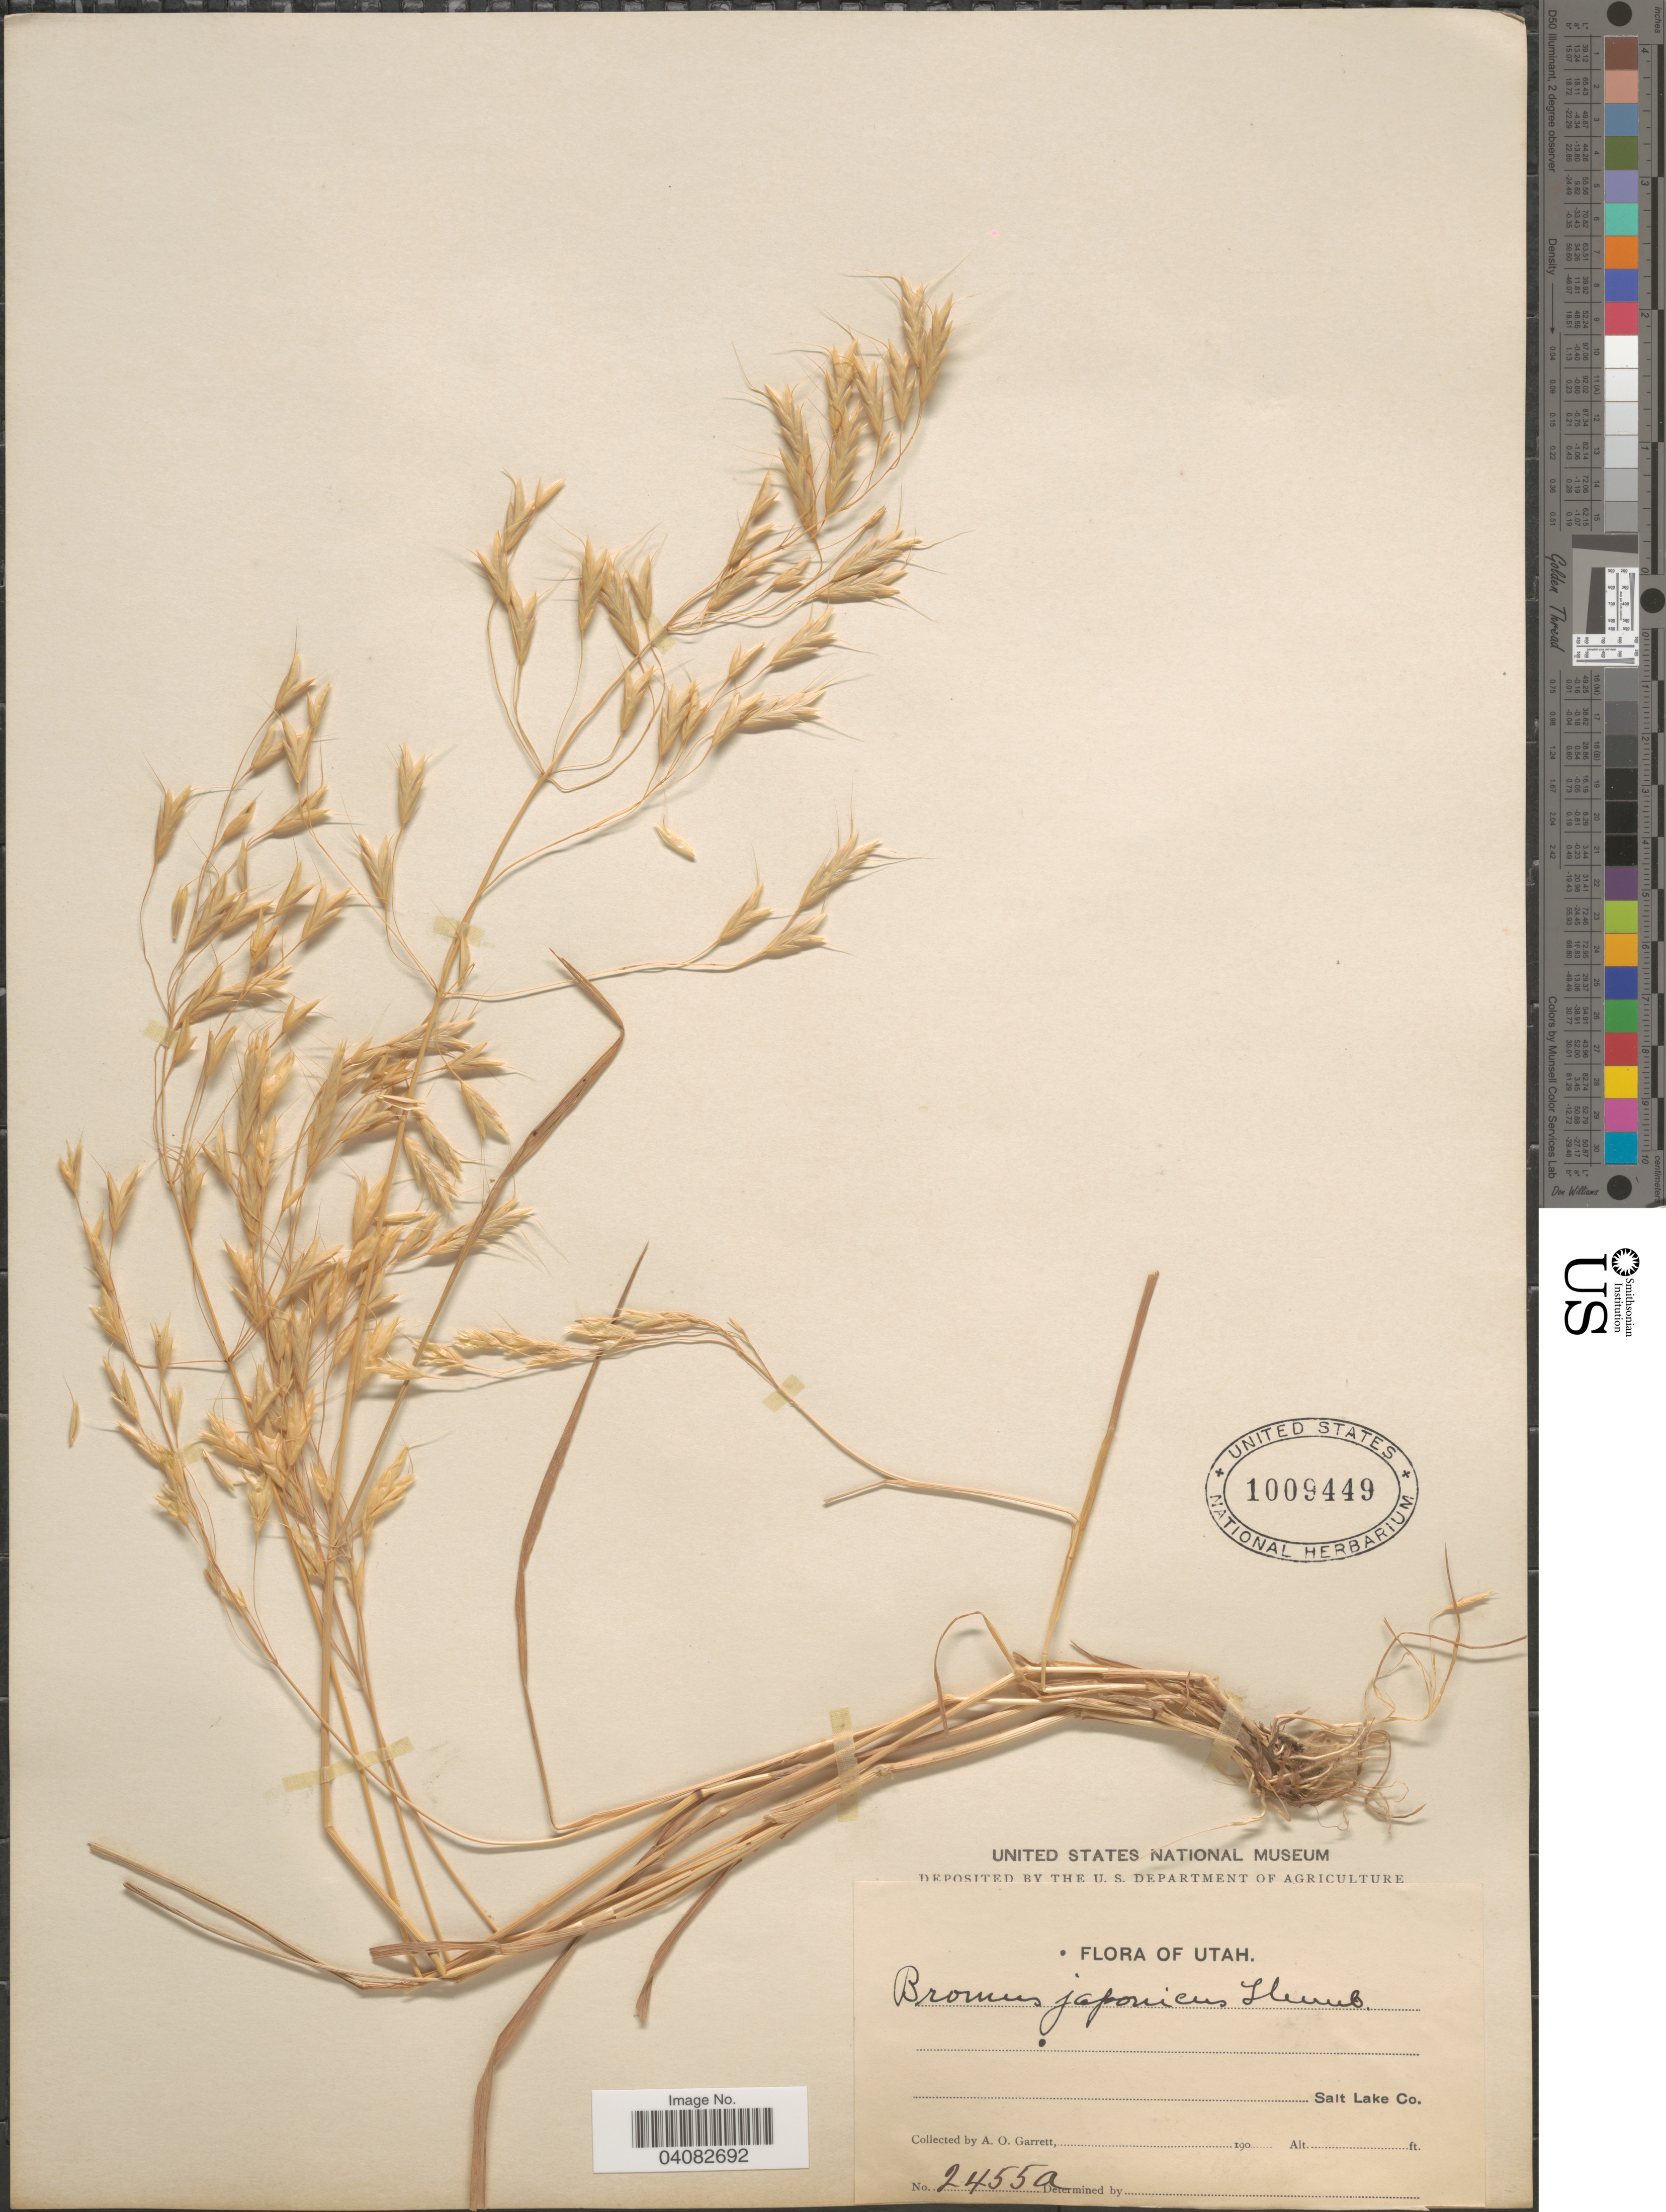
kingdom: Plantae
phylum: Tracheophyta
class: Liliopsida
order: Poales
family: Poaceae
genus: Bromus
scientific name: Bromus japonicus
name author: Houtt.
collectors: A. O. Garrett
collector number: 2455a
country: United States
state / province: Utah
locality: Salt Lake Co.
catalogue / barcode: US 1009449